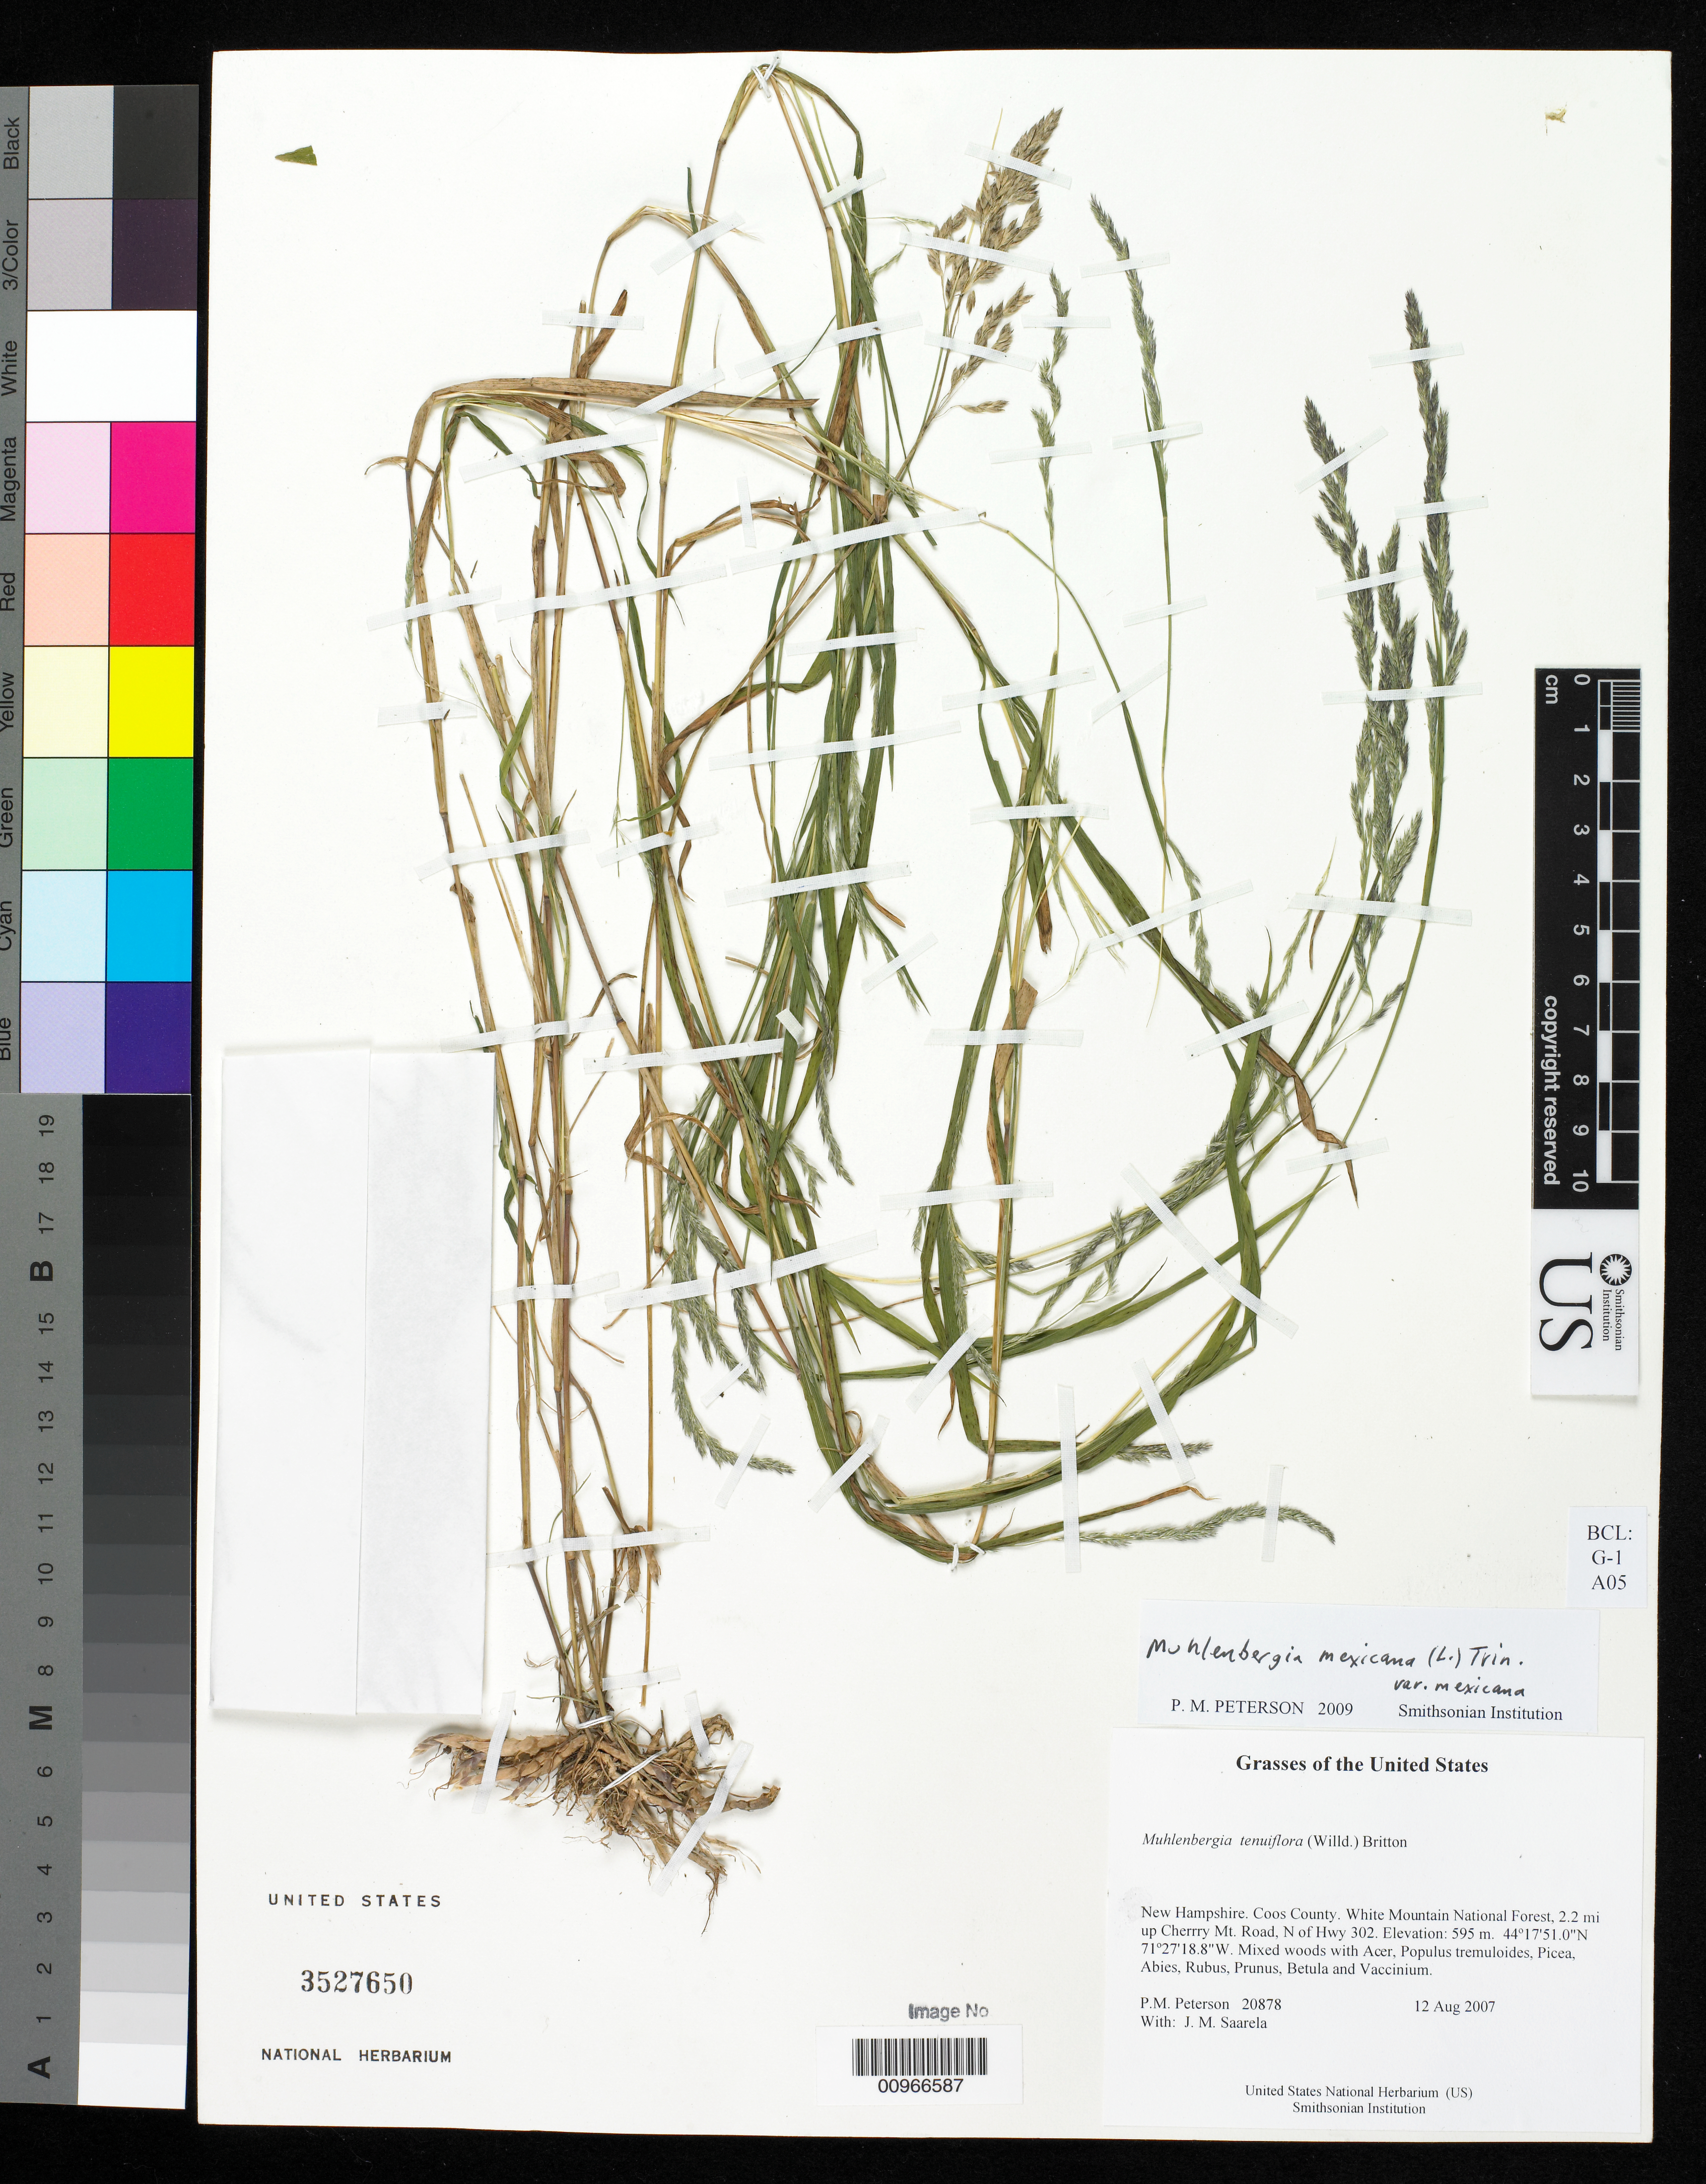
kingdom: Plantae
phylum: Tracheophyta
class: Liliopsida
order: Poales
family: Poaceae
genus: Muhlenbergia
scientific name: Muhlenbergia mexicana var. mexicana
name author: (L.) Trin.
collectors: P. M. Peterson & J. Saarela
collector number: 20878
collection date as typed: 12 Aug 2007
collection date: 2007-08-12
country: United States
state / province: New Hampshire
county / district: Coos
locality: White Mountain National Forest, 2.2 mi up Cherrry Mt. Road, N of Hwy 302.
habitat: Mixed woods with Acer, Populus tremuloides, Picea, Abies, Rubus, Prunus, Betula and Vaccinium.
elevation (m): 595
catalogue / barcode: US 3527650